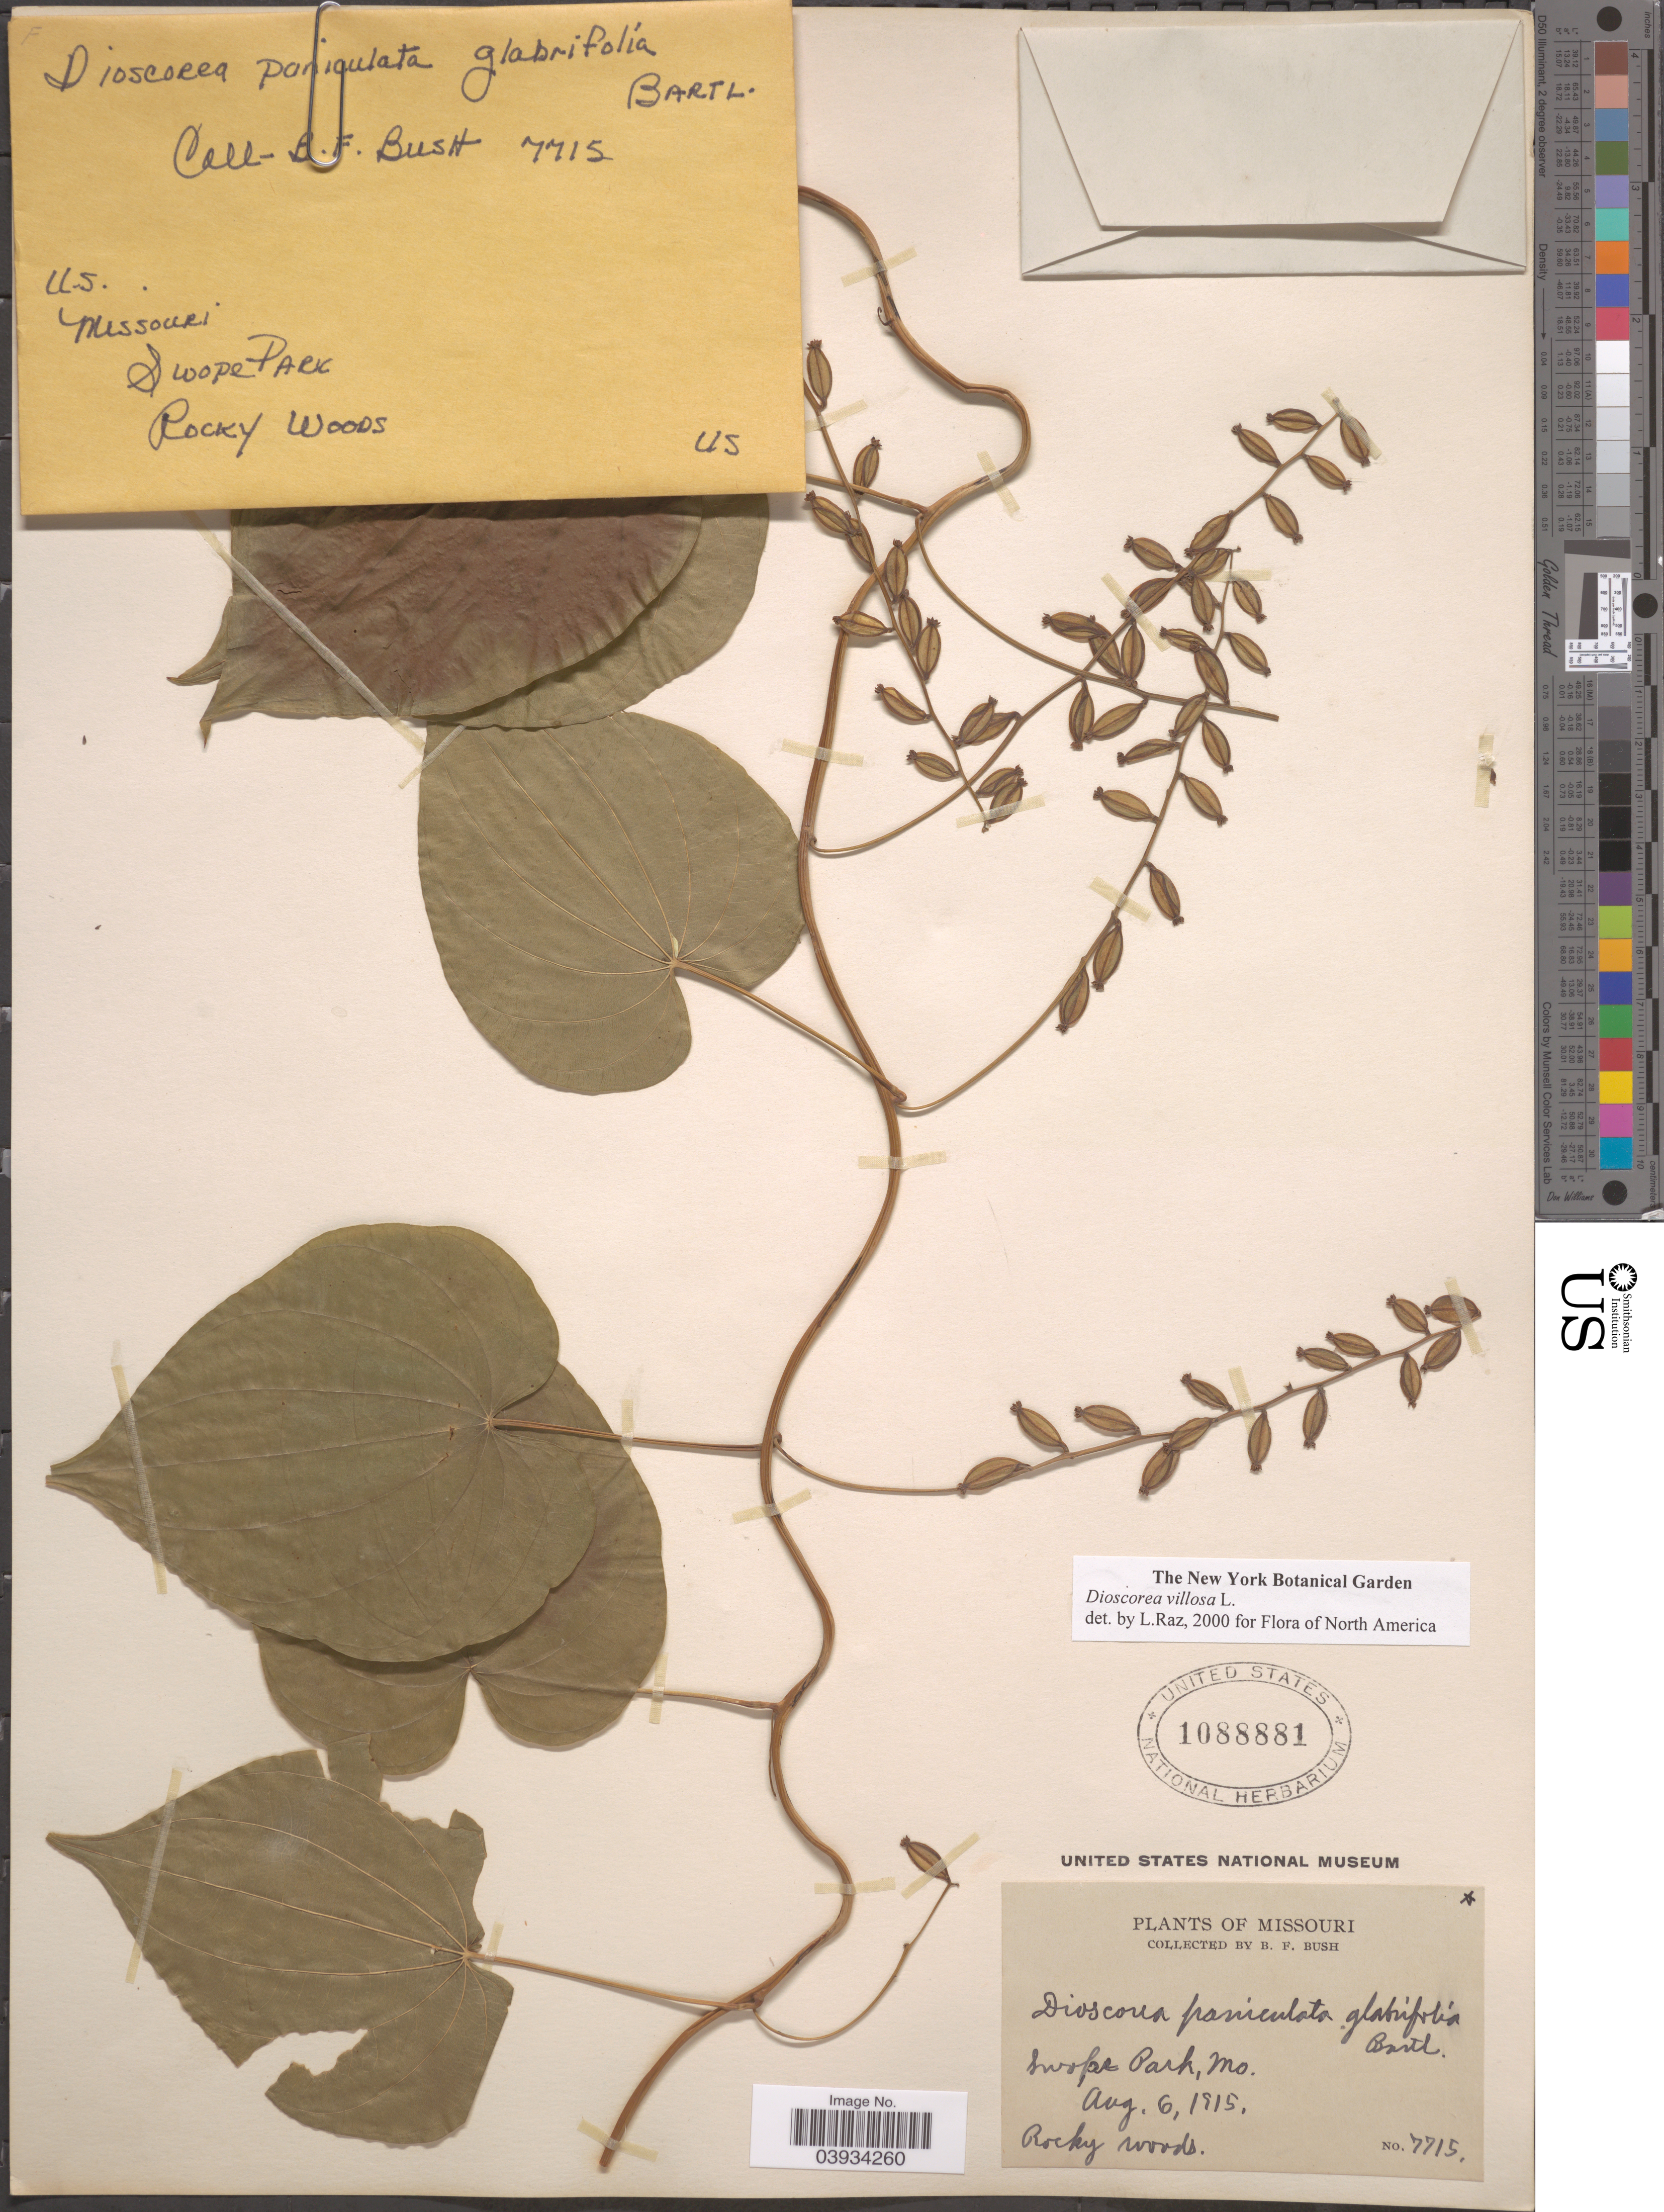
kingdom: Plantae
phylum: Tracheophyta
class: Liliopsida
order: Dioscoreales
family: Dioscoreaceae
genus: Dioscorea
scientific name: Dioscorea villosa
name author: L.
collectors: B. F. Bush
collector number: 7715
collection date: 1915-08-06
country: United States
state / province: Missouri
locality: Swope Park.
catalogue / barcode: US 1088881